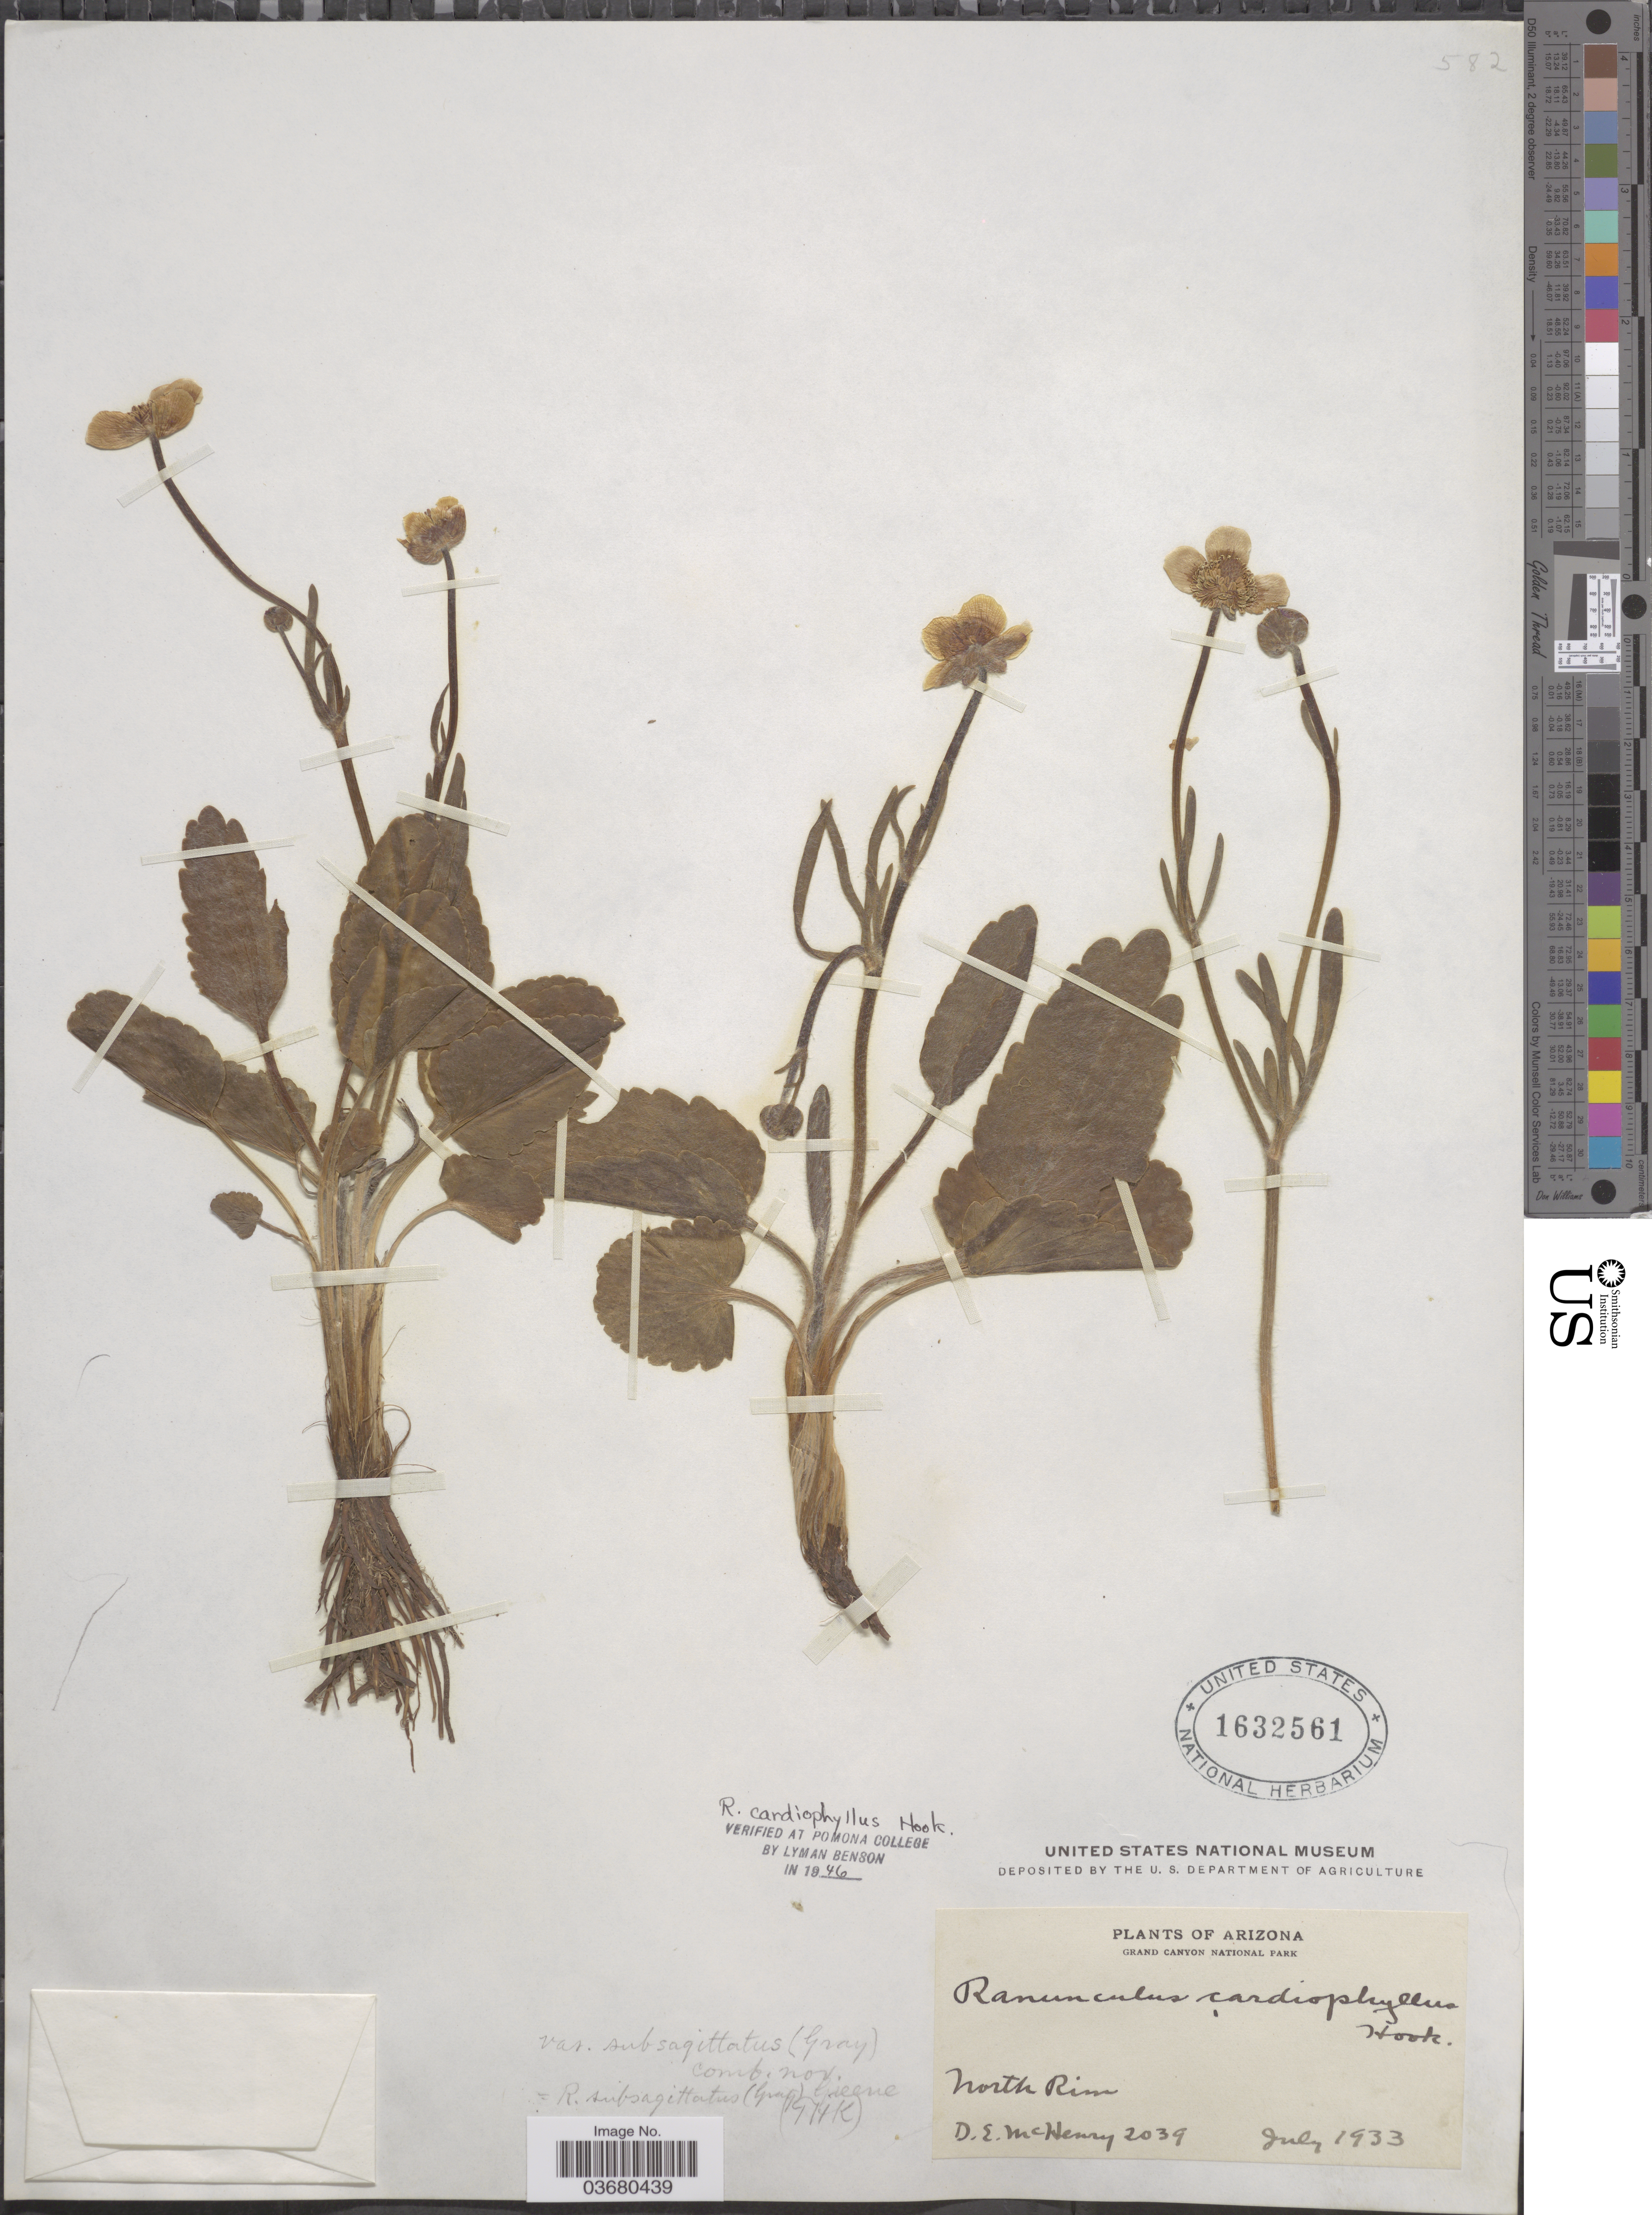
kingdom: Plantae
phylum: Tracheophyta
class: Magnoliopsida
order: Ranunculales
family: Ranunculaceae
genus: Ranunculus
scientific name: Ranunculus cardiophyllus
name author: Hook.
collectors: D. McHenry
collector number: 2039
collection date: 1933-07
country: United States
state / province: Arizona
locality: Grand Canyon National Park. North River.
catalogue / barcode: US 1632561